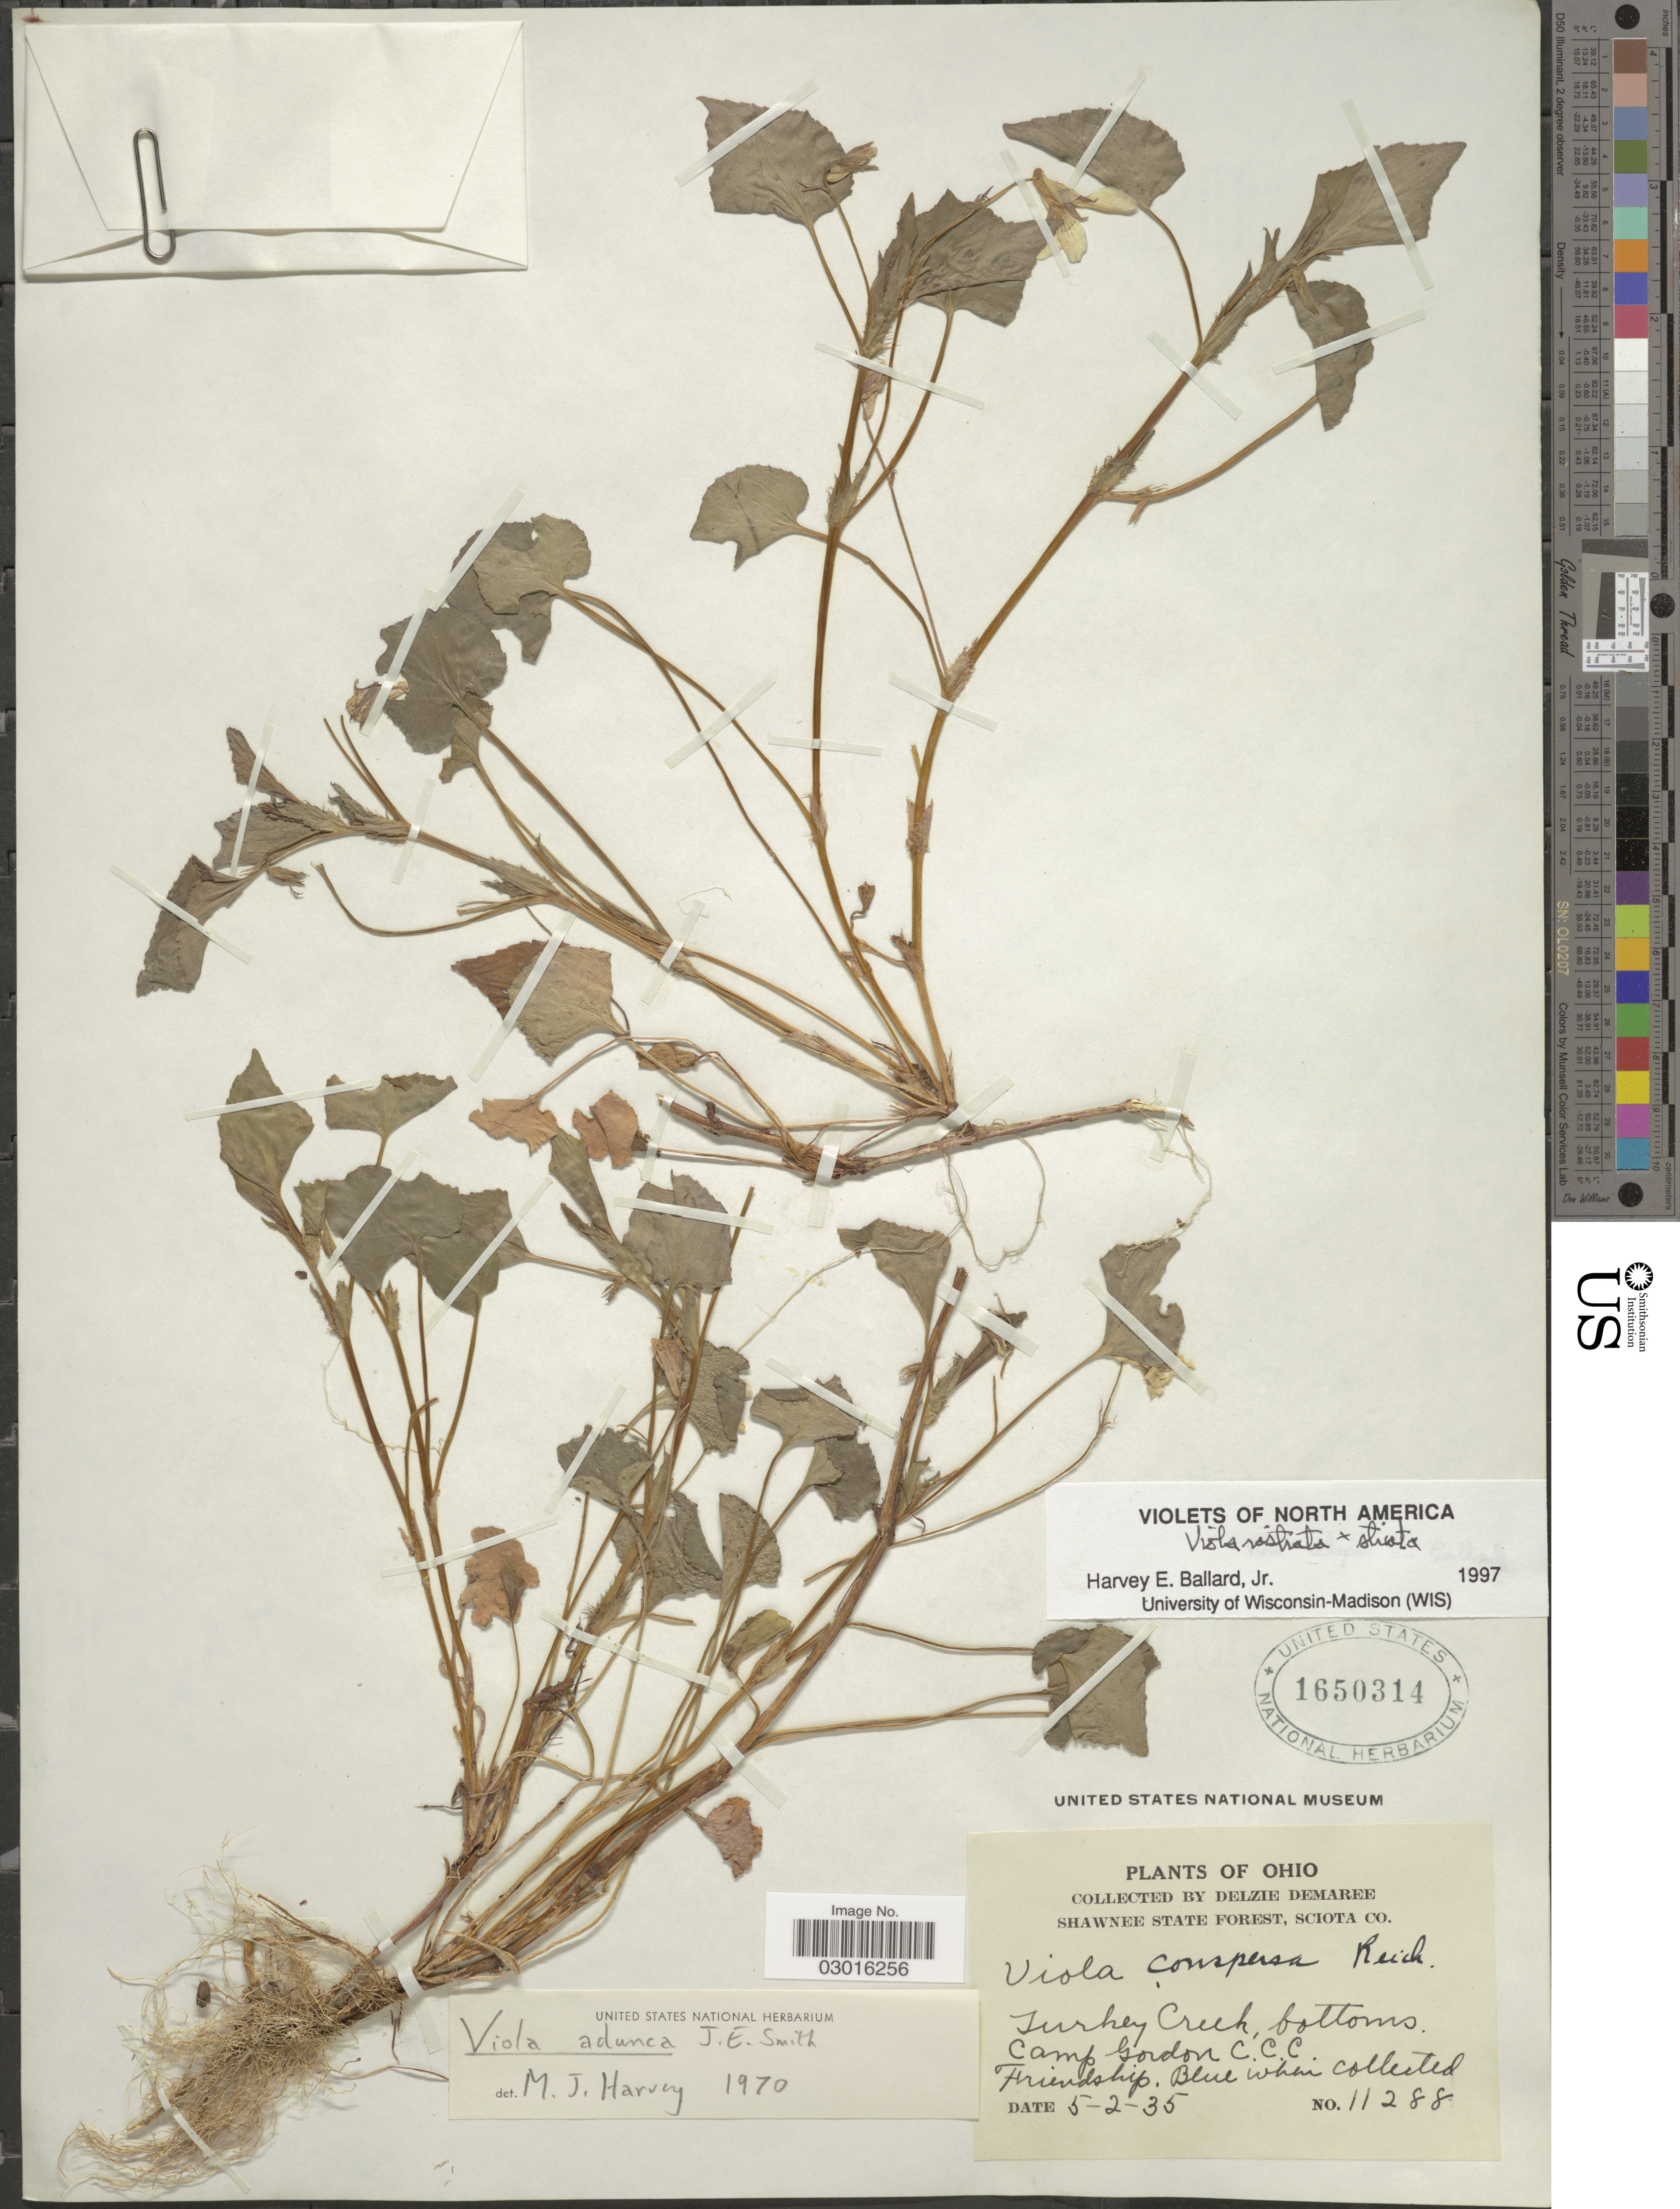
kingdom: Plantae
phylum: Tracheophyta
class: Magnoliopsida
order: Malpighiales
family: Violaceae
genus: Viola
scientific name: Viola rostrata x V. striata Aiton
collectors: D. Demaree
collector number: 11288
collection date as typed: Transcribed d/m/y: 2/5/35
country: United States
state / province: Ohio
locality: Shawnee State Forest, Sciota Co., Turkey Creek, bottoms. Camp Gordon C.C.C. Friendship.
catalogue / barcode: US 1650314